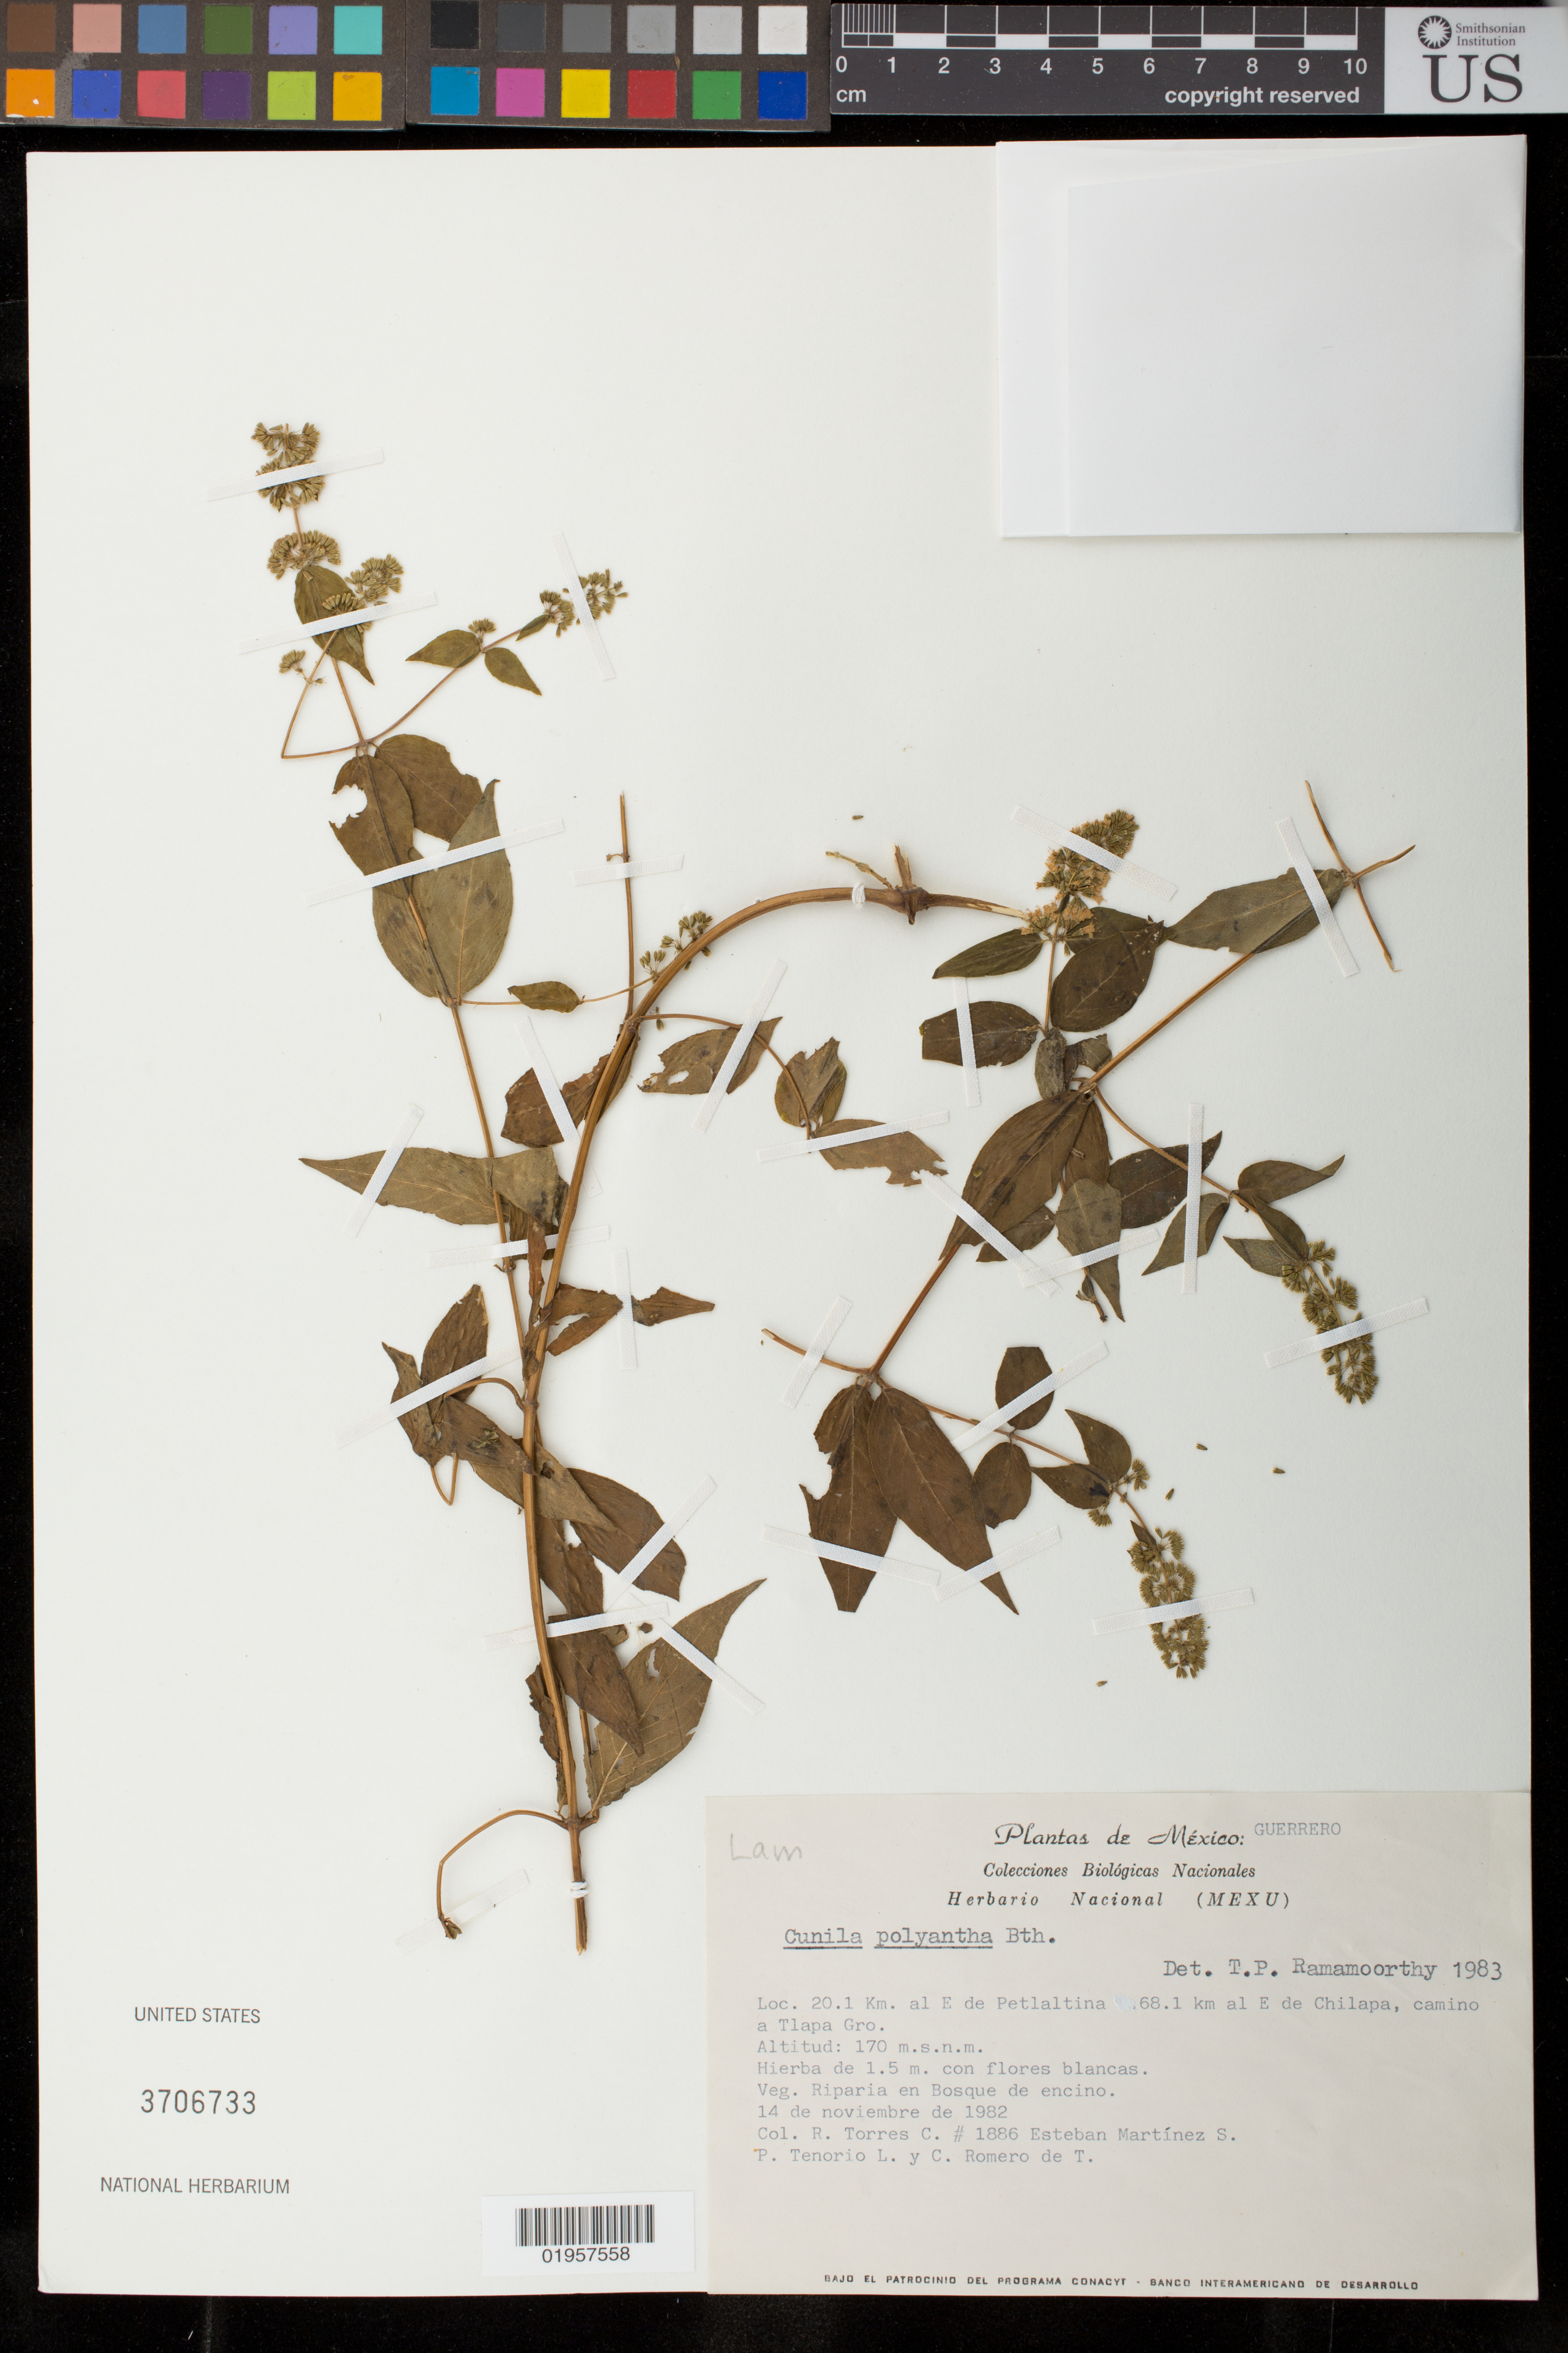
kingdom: Plantae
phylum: Tracheophyta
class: Magnoliopsida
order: Lamiales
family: Lamiaceae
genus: Cunila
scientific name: Cunila polyantha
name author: Benth.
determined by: Ramamoorthy, T. P.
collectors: R. Torres C., E. Martínez S., P. Tenorio L. & C. Romero de T.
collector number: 1886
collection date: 1982-11-14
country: Mexico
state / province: Guerrero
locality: Petlaltina, 20.1 km al E de Petlaltina, 68.1 km al E de Chilapa, camino a Tlapa Gro.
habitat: Riparia en bosque de encino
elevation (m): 170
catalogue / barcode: US 3706733